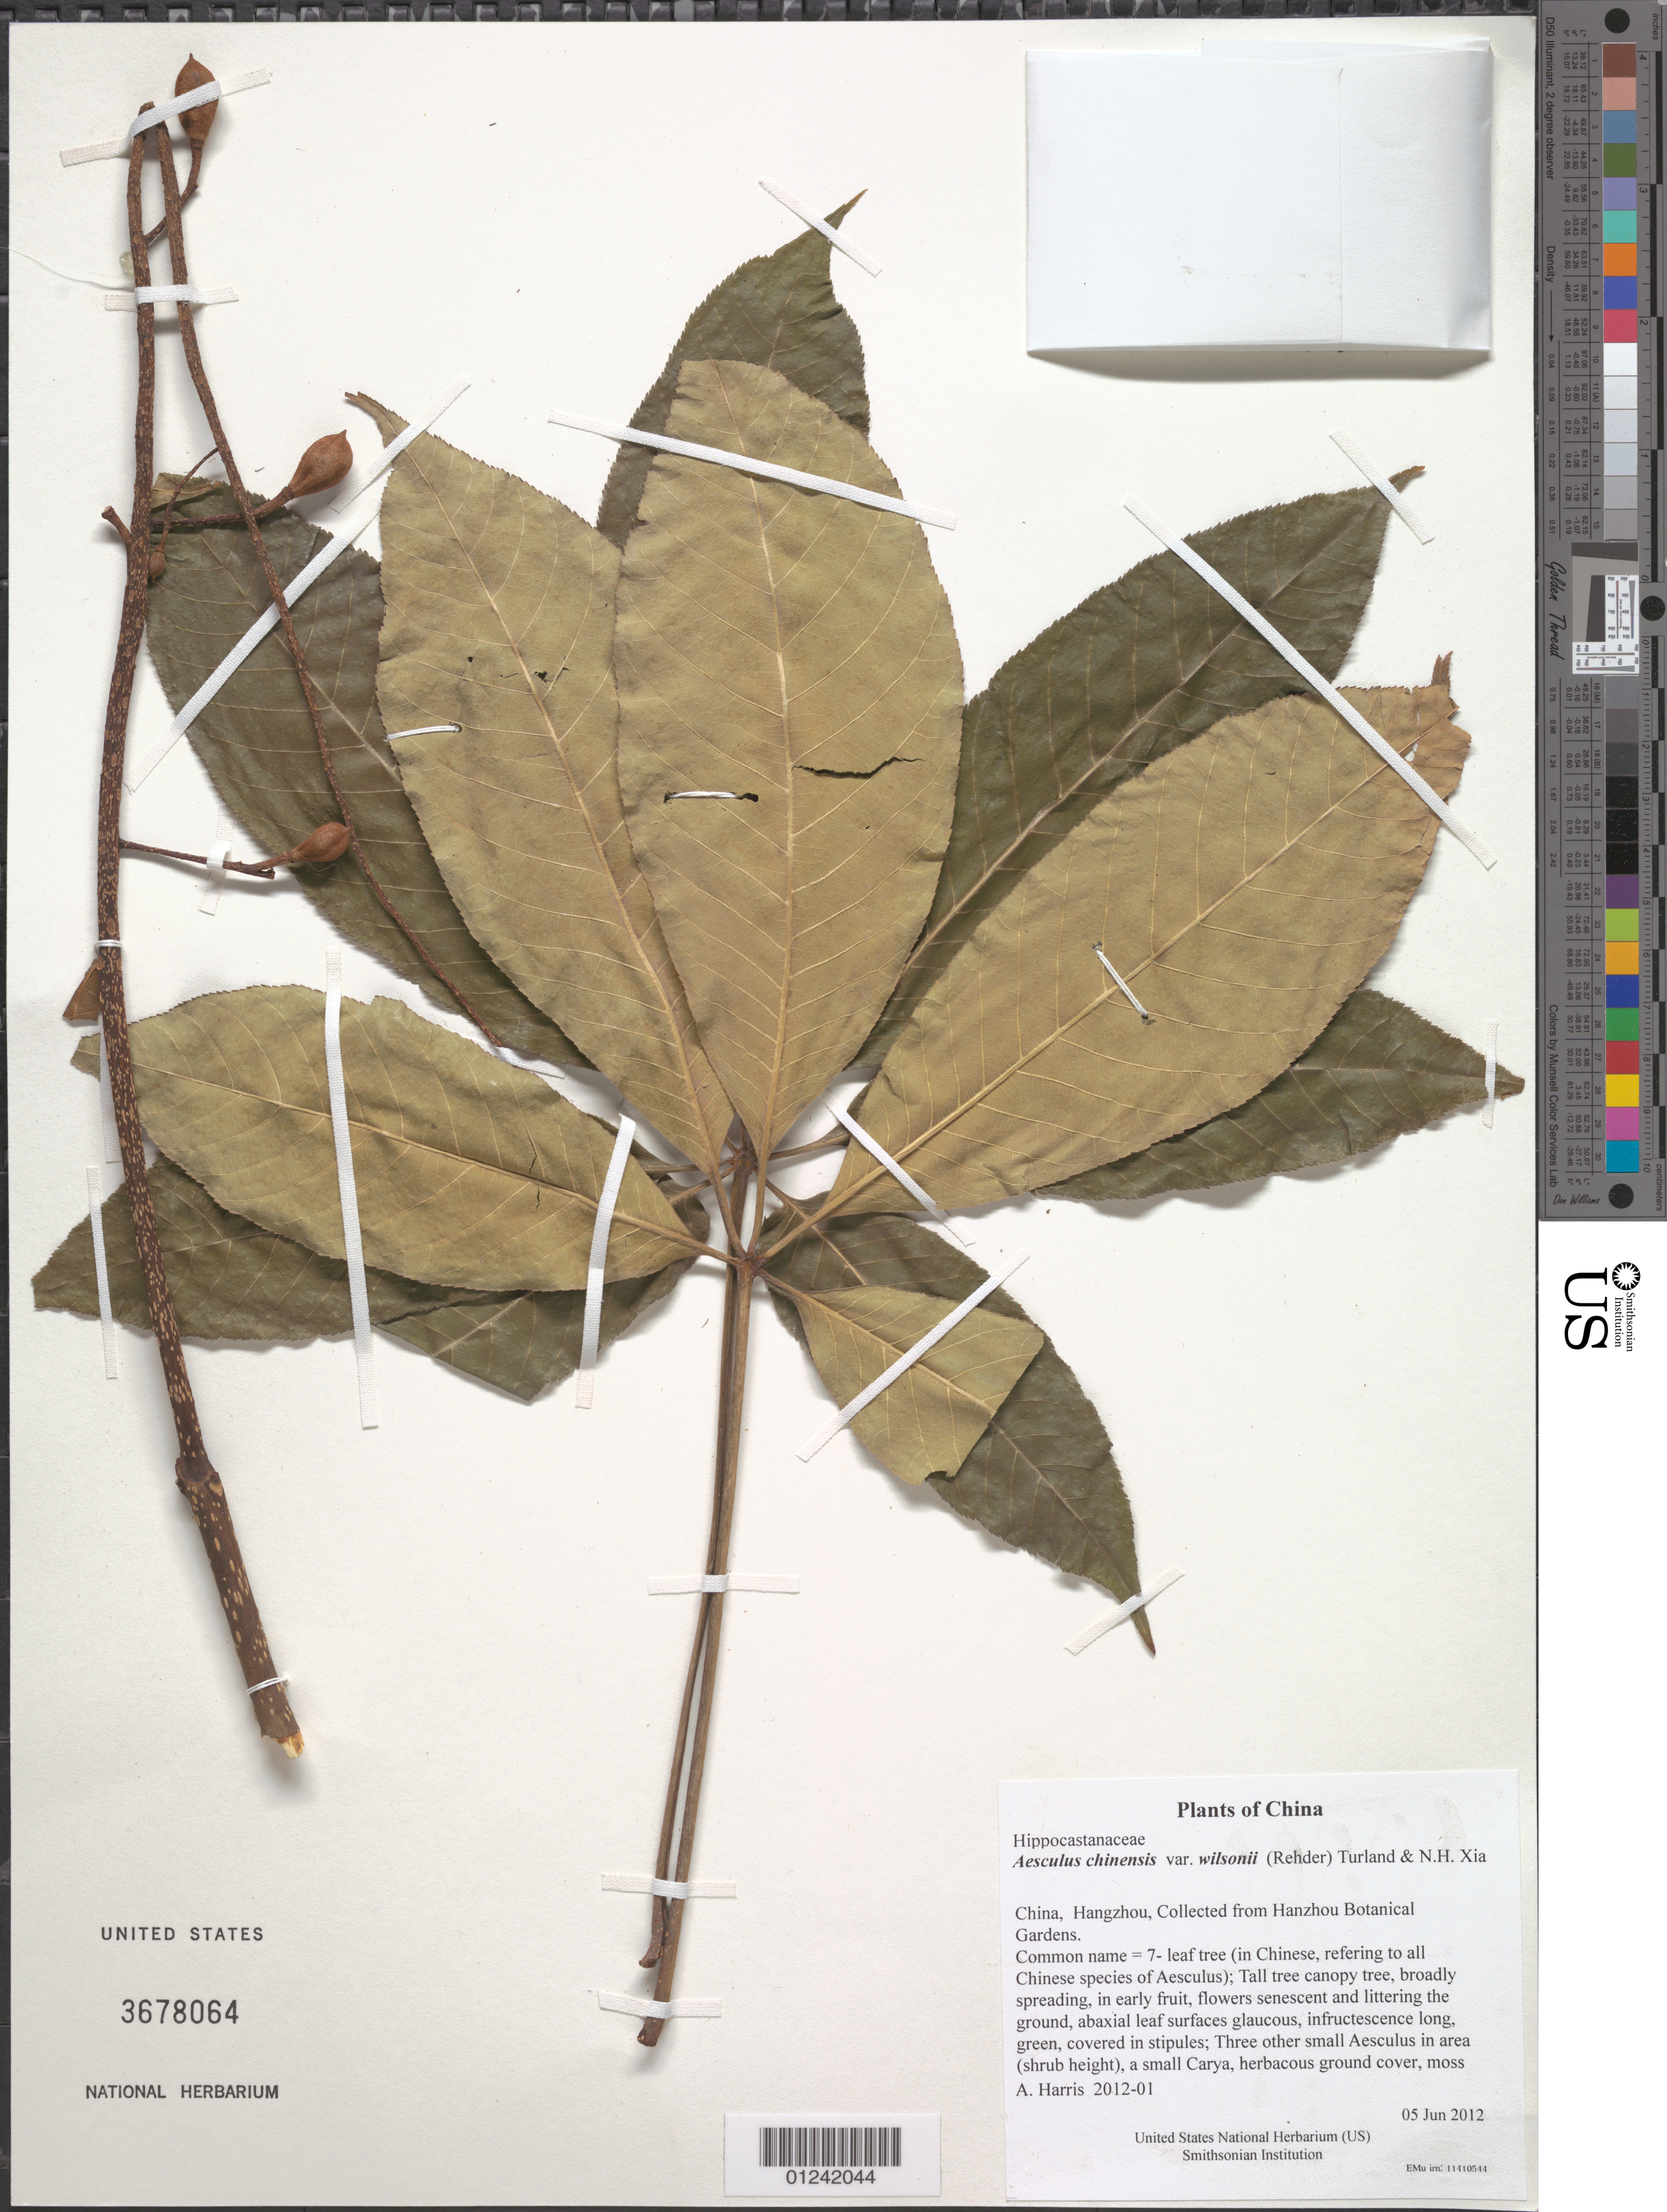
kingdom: Plantae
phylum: Tracheophyta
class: Magnoliopsida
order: Sapindales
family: Sapindaceae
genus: Aesculus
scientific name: Aesculus chinensis var. wilsonii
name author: (Rehder) Turland & N.H. Xia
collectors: A. J. Harris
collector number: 2012-01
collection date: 2012-06-05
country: China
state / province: Zhejiang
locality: Hangzhuo. Collected from Hangzhou Botanical Gardens.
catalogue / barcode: US 3678064